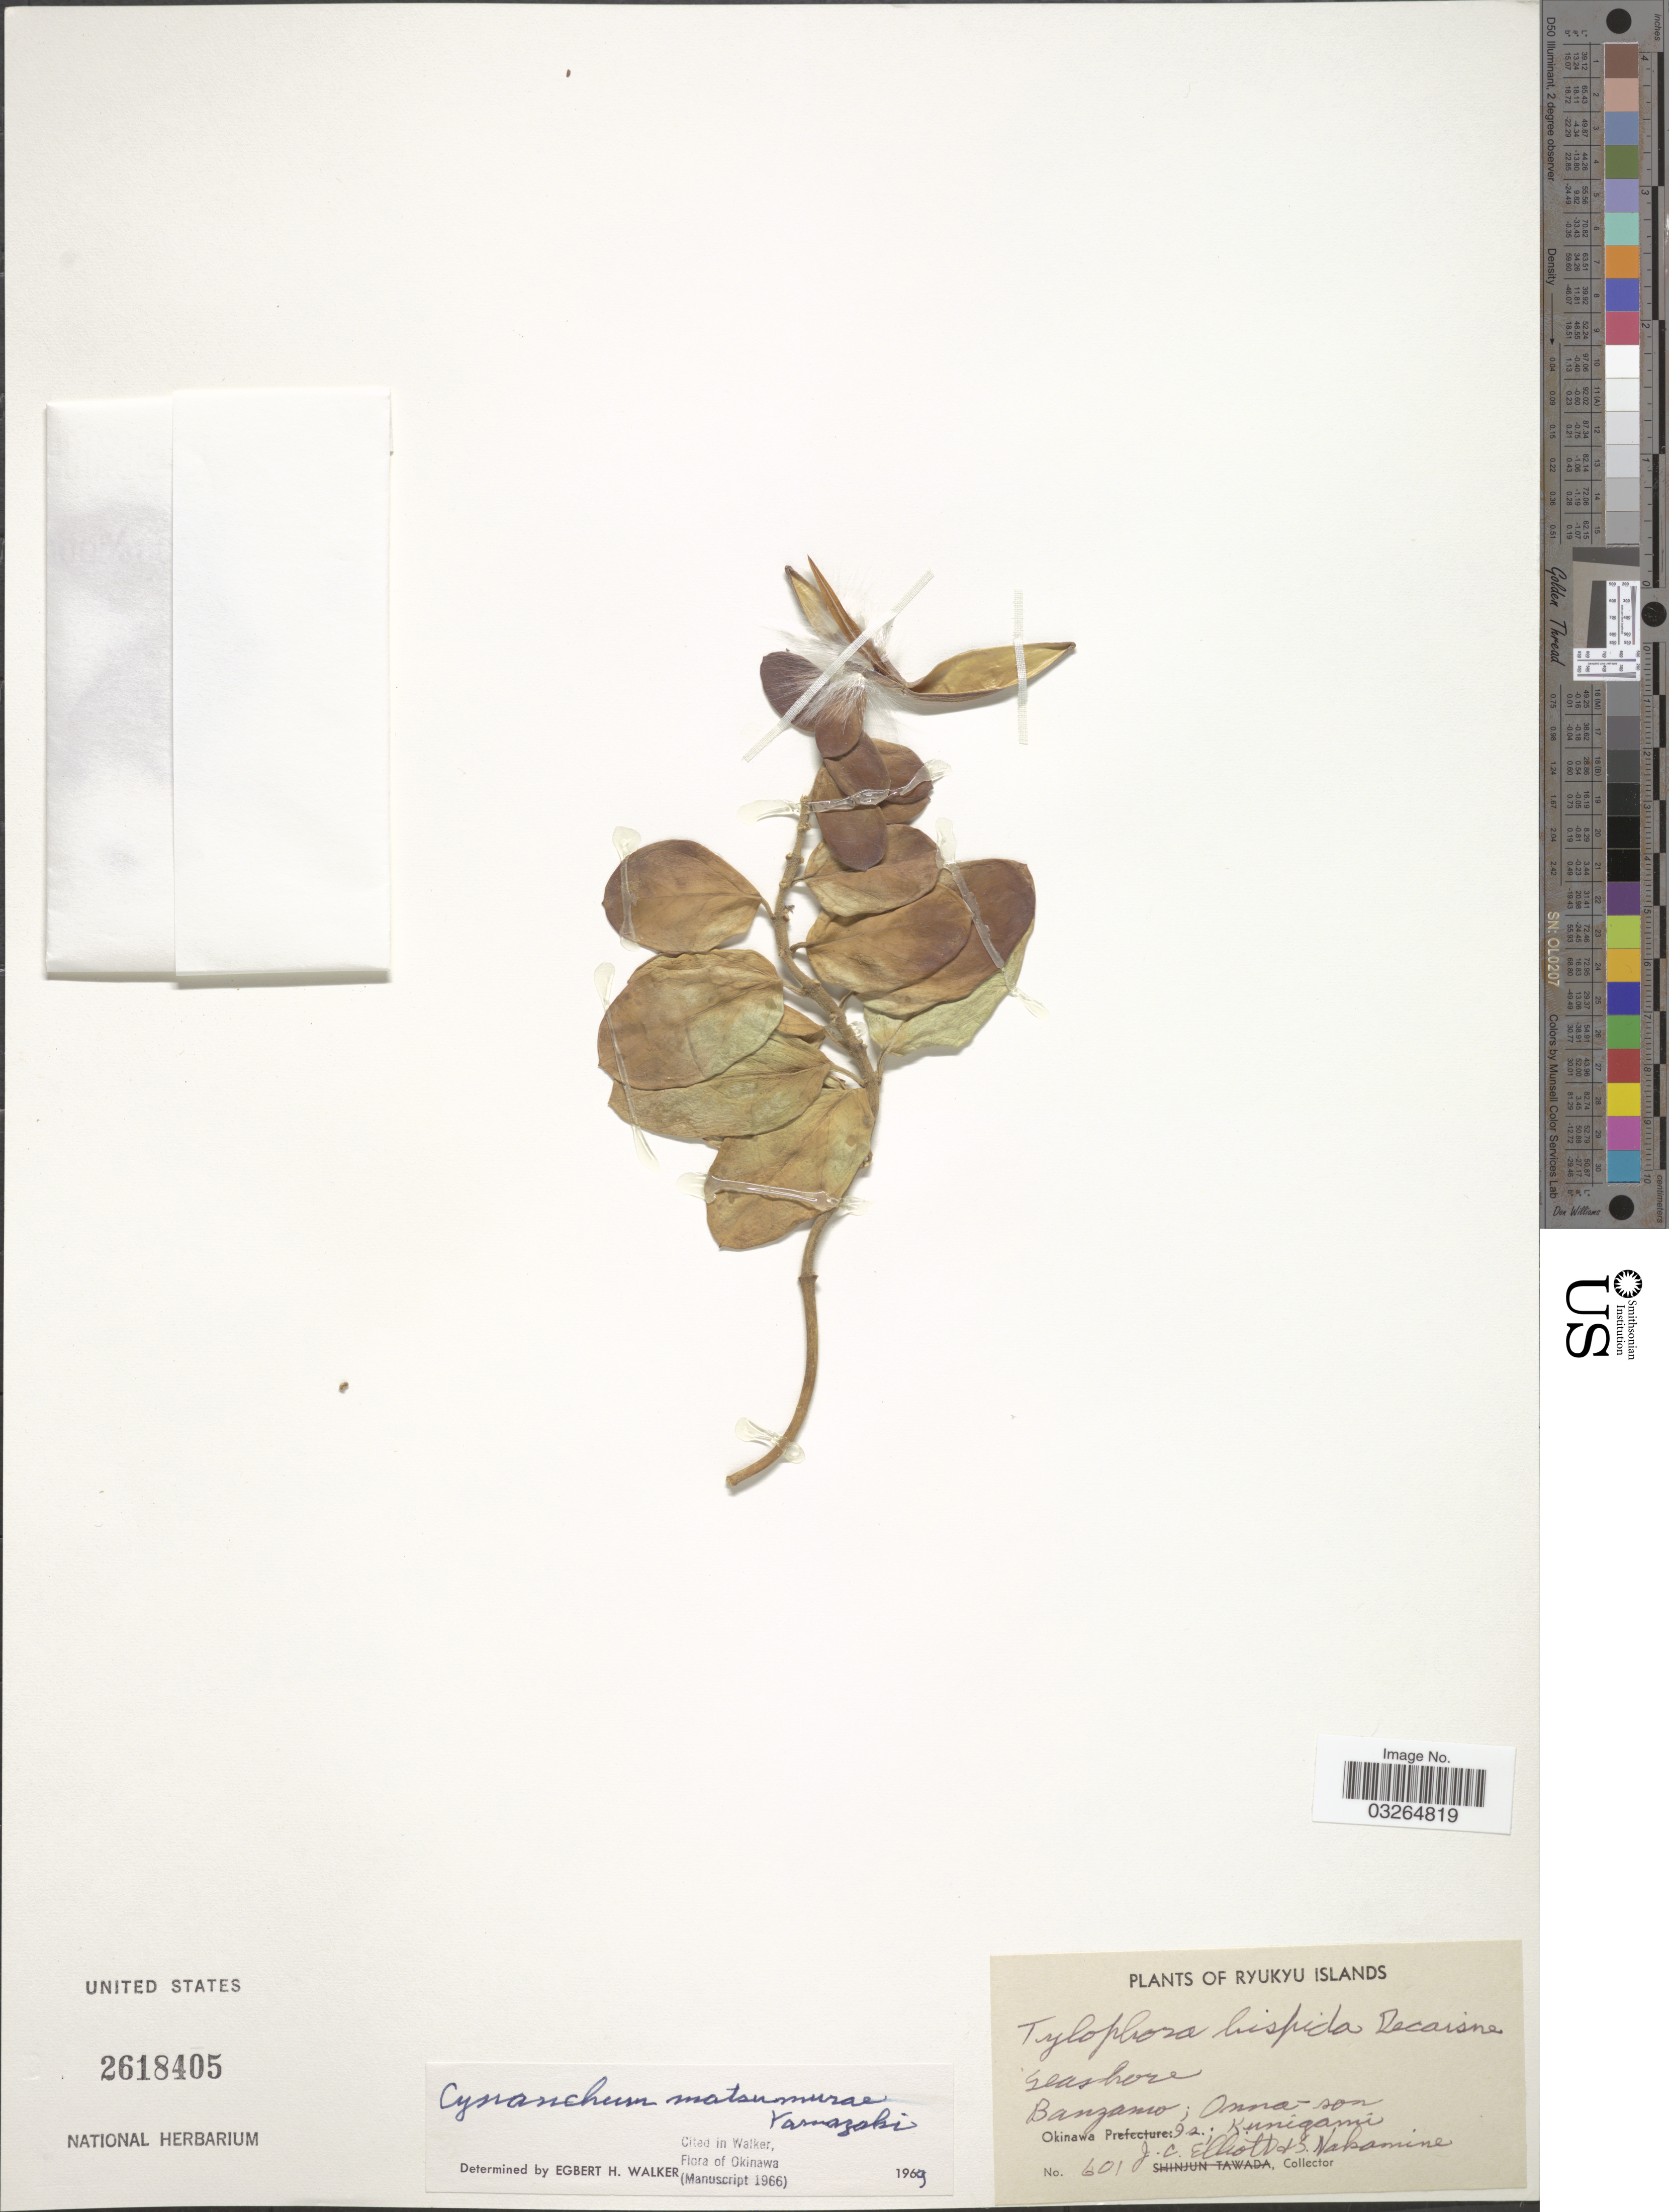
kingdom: Plantae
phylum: Tracheophyta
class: Magnoliopsida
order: Gentianales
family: Apocynaceae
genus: Cynanchum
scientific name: Cynanchum matsumurae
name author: T. Yamaz.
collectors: J. C. Elliott & S. Nakamine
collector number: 601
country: Japan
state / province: Okinawa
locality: Ryukyu Islands. Banzamo; Onna-son Kunigami.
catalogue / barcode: US 2618405